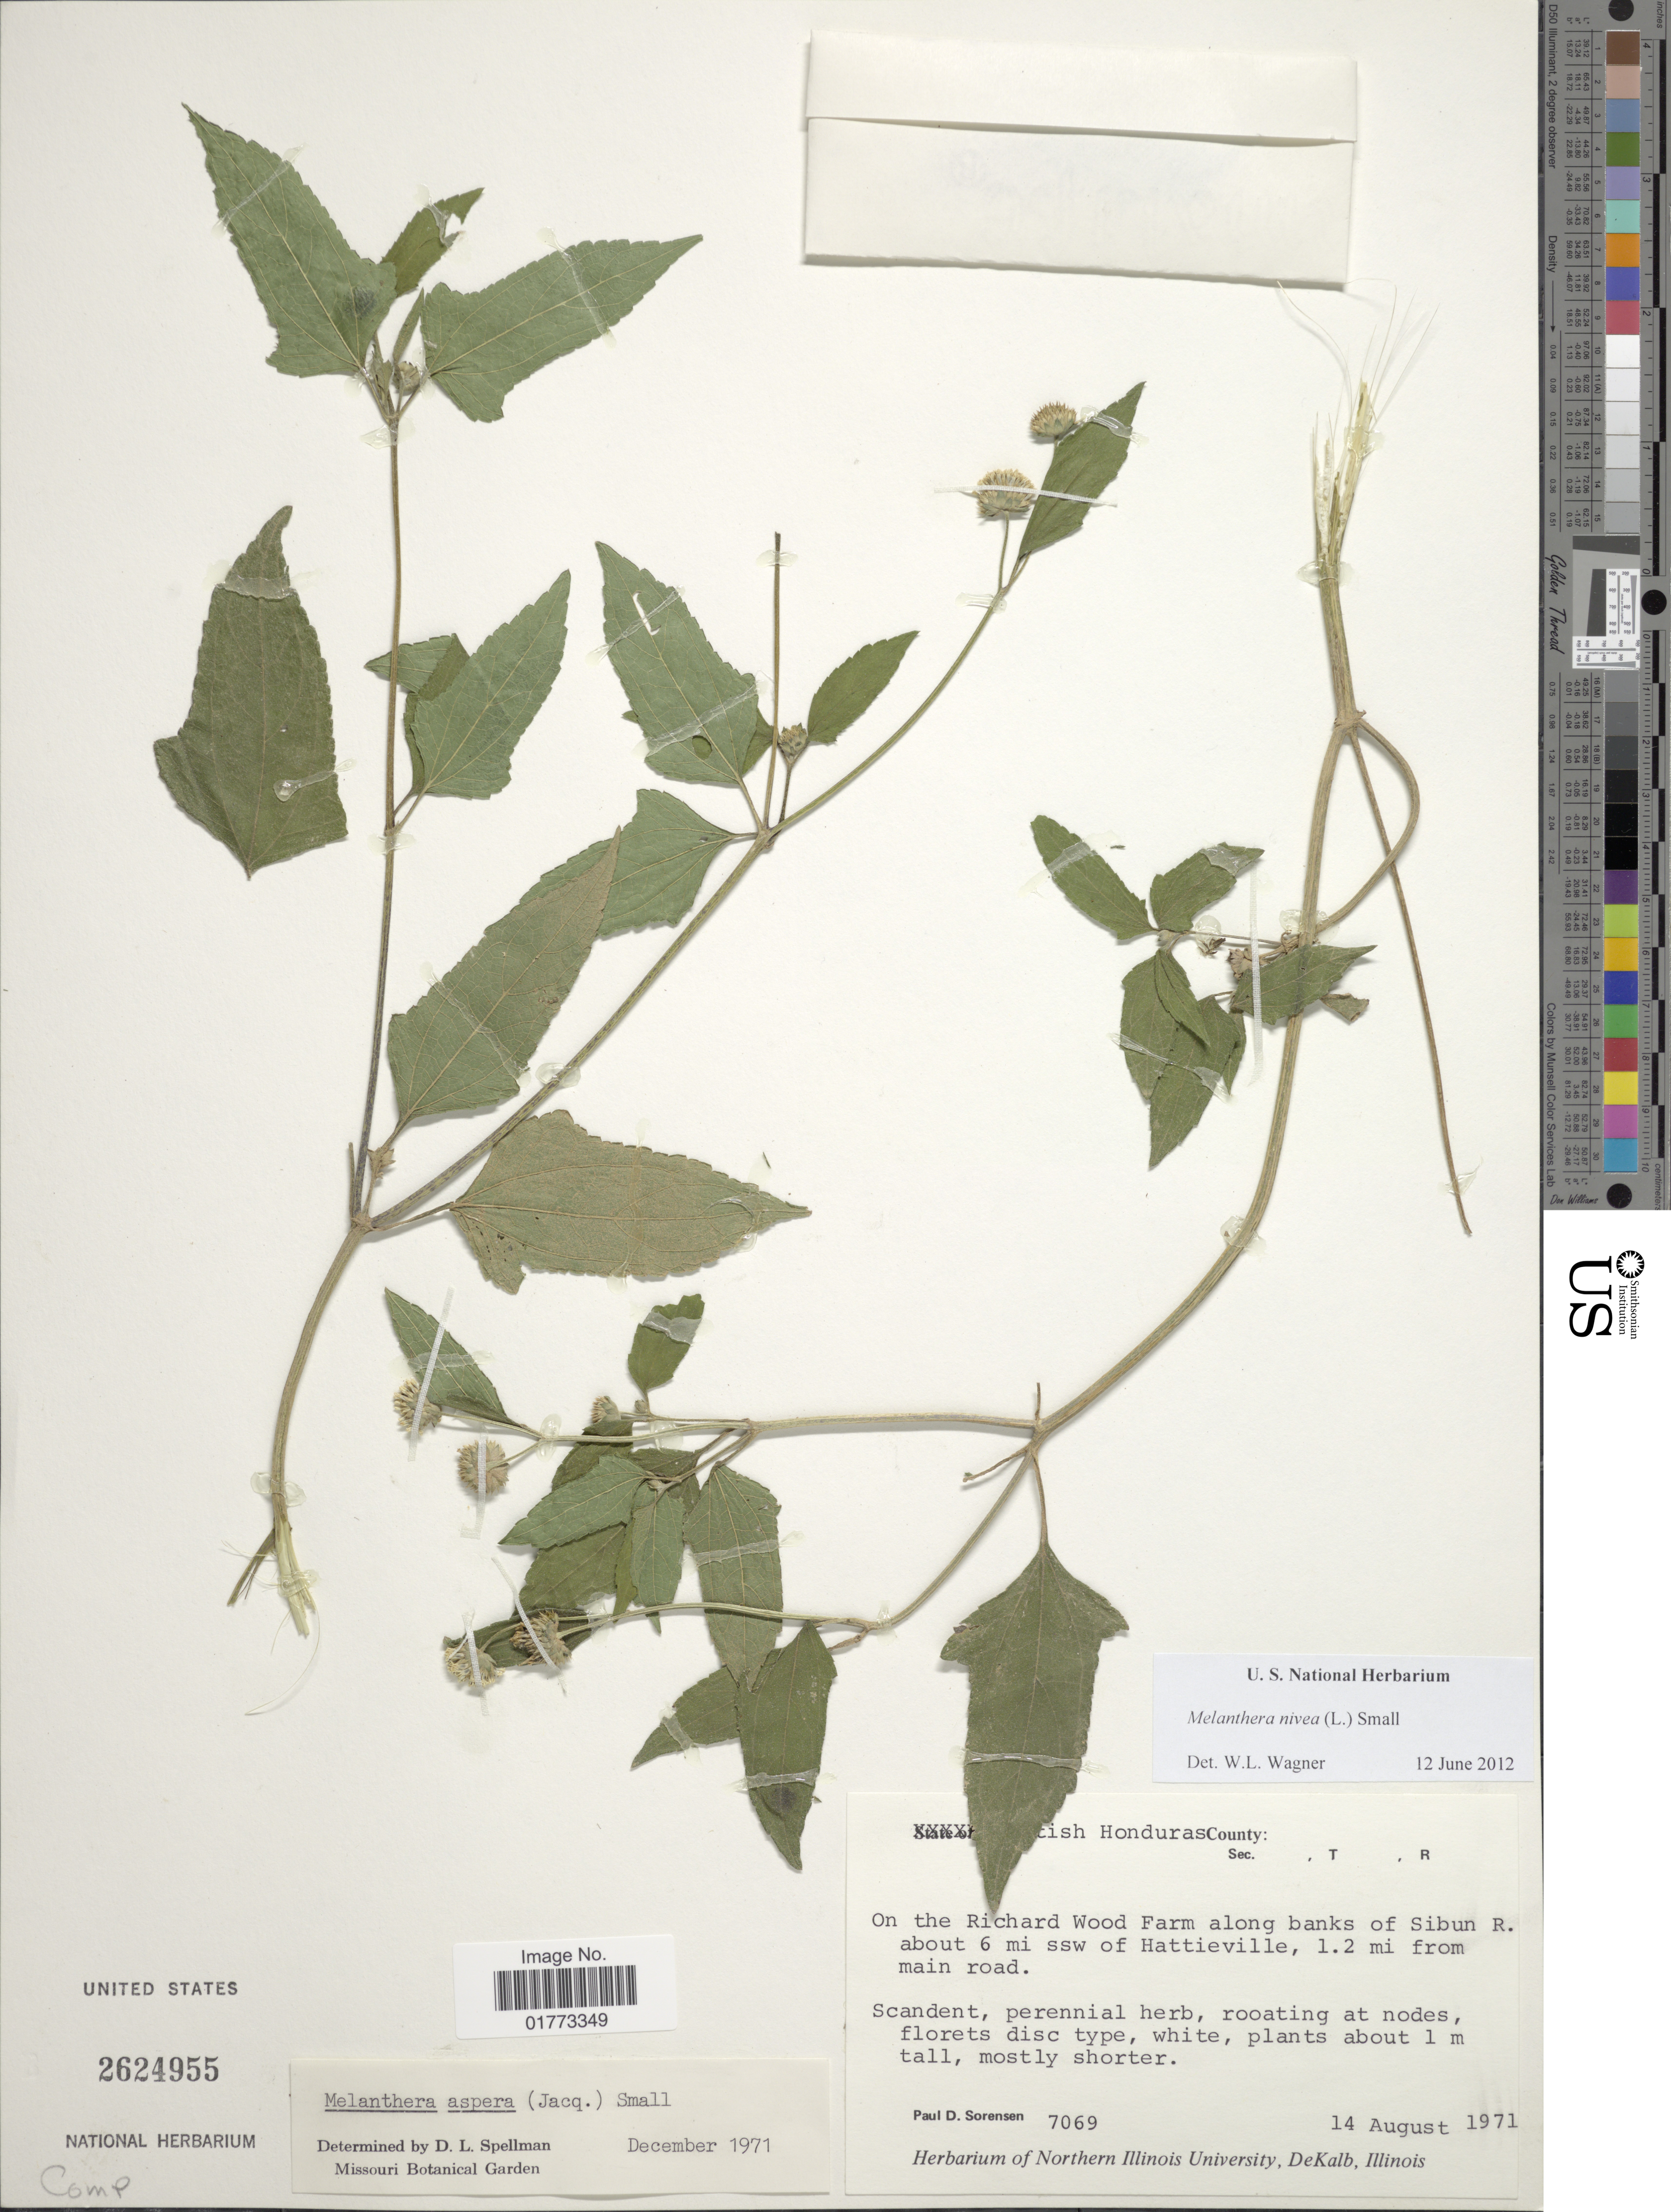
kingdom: Plantae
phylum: Tracheophyta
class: Magnoliopsida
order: Asterales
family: Asteraceae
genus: Melanthera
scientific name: Melanthera nivea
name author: (L.) Small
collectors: P. Sorensen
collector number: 7069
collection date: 1971-08-14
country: Belize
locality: British Honduras, On the Richard Wood Farm along banks of Sibun R., about 6 mi ssw of Hattieville, 1.2 mi from main road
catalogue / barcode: US 2624955